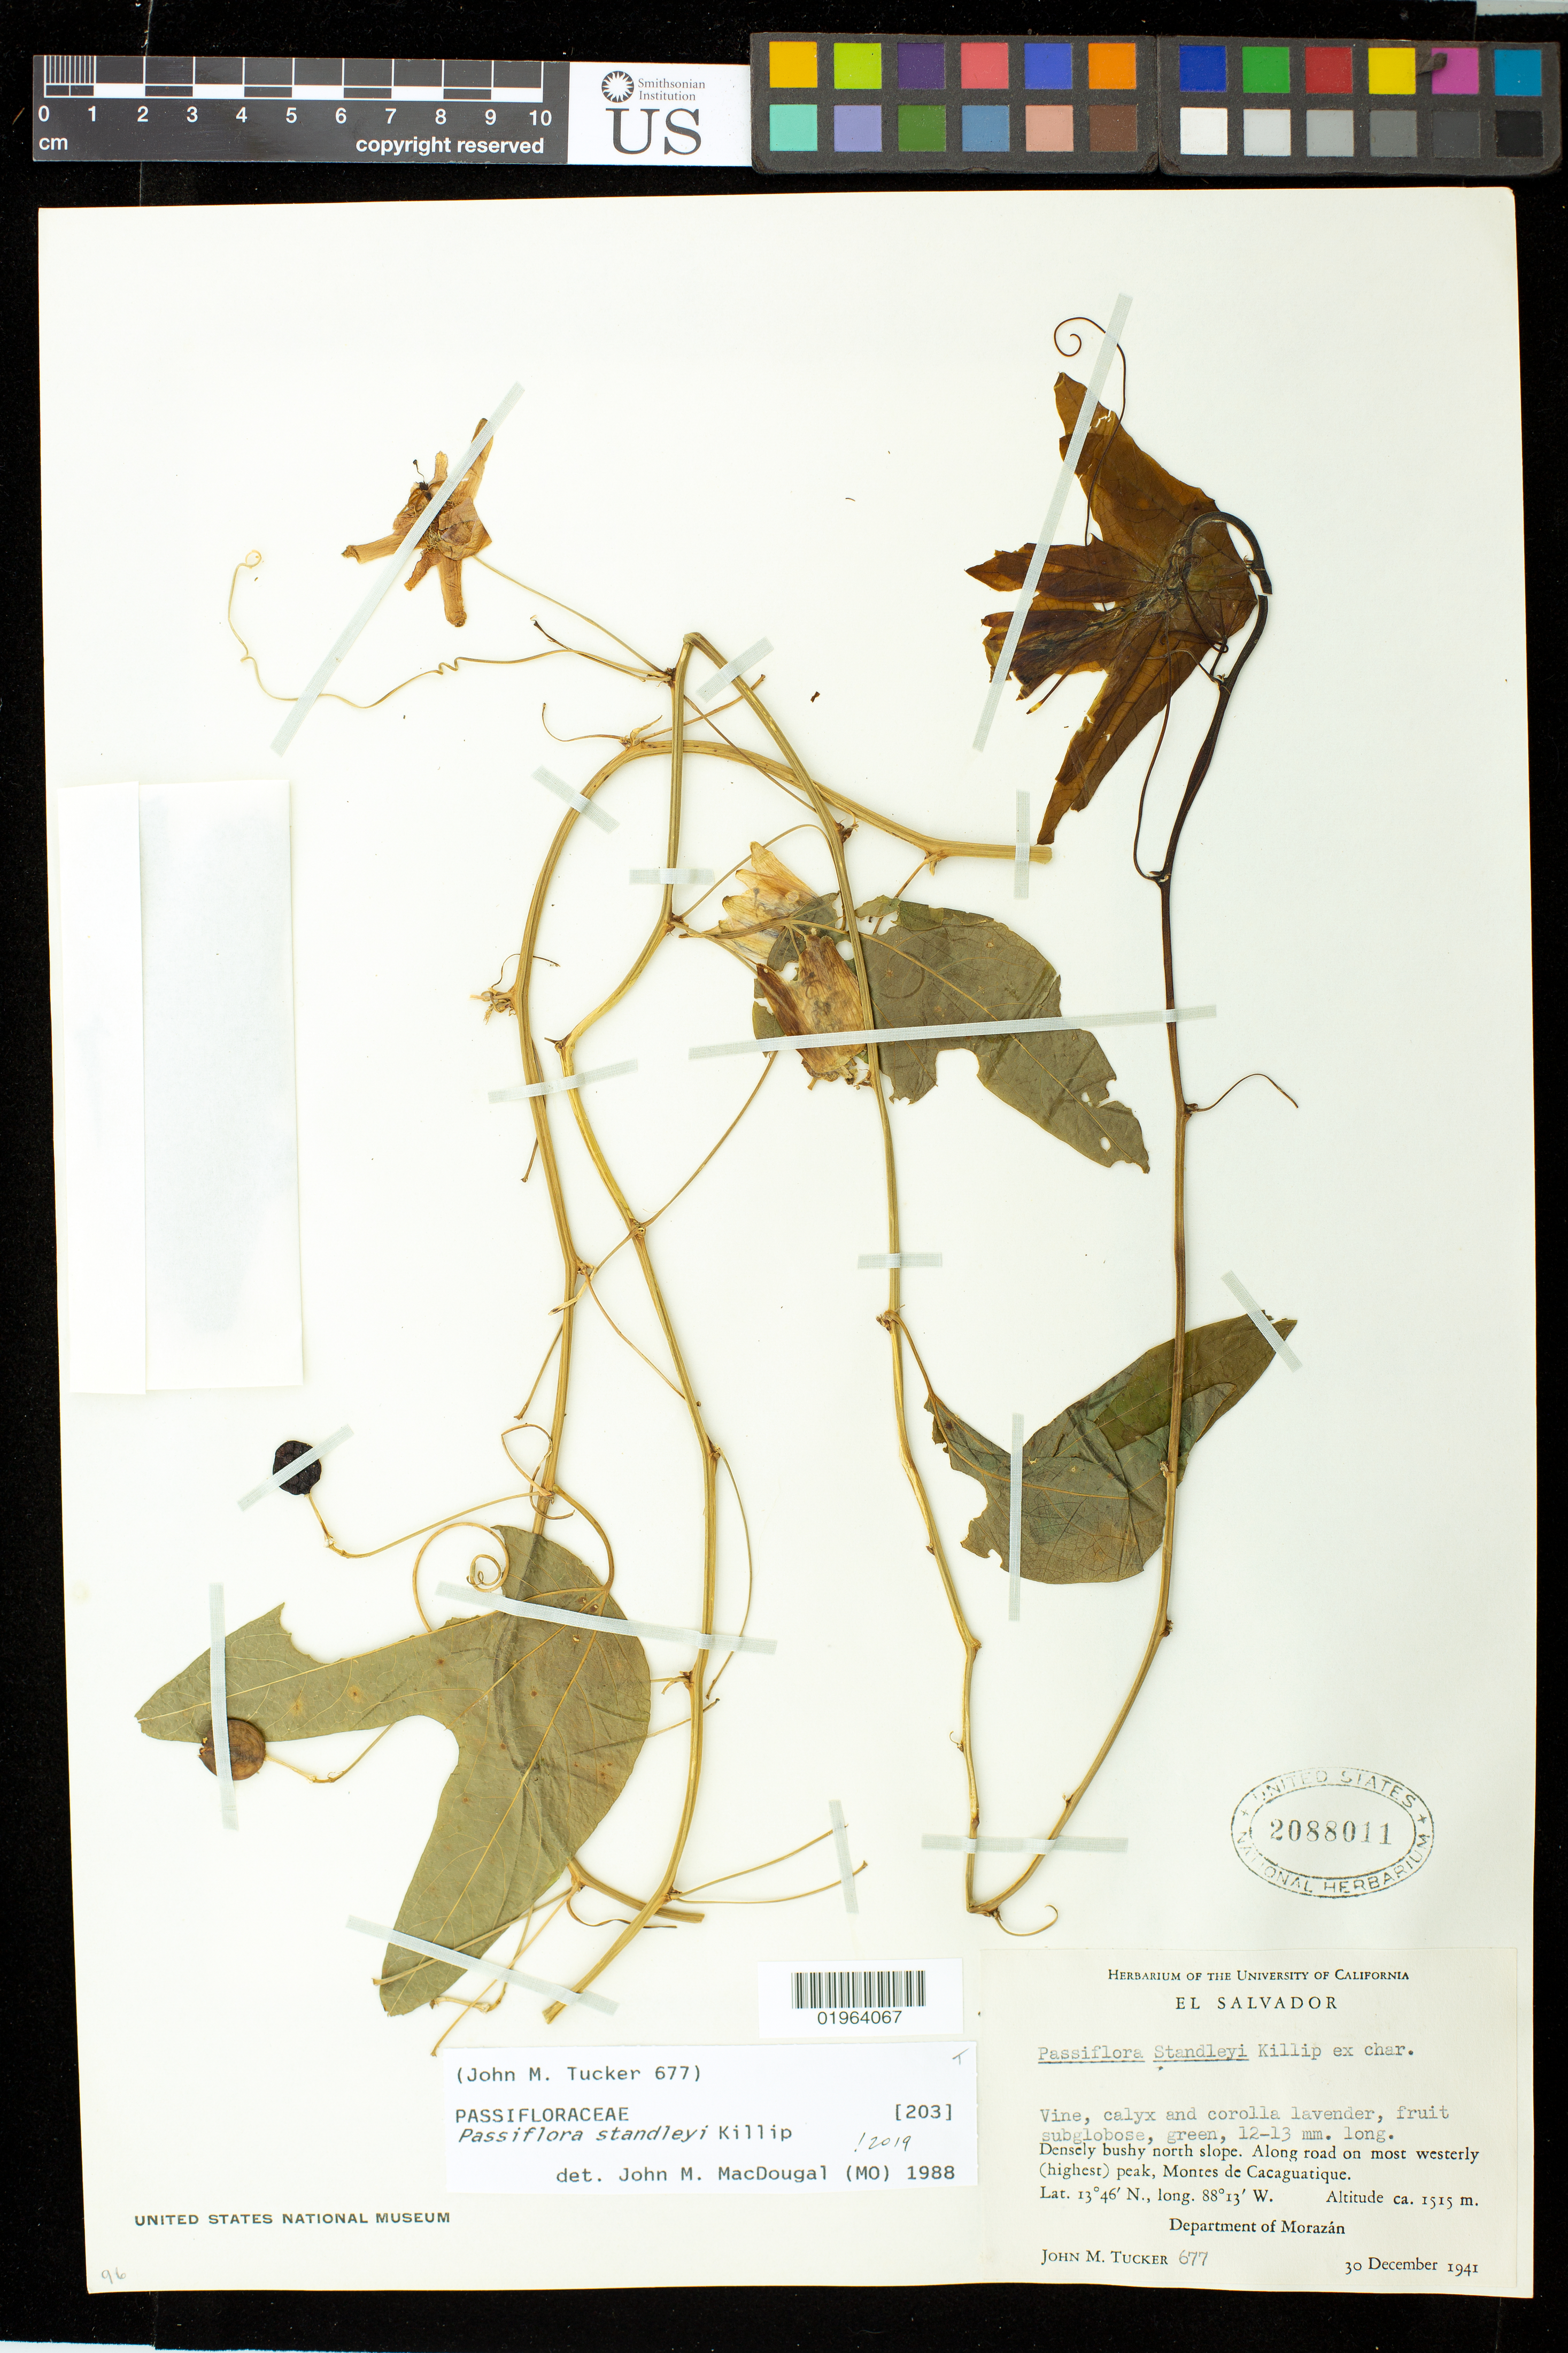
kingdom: Plantae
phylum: Tracheophyta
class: Magnoliopsida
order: Malpighiales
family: Passifloraceae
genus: Passiflora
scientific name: Passiflora standleyi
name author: Killip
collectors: J. M. Tucker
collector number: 677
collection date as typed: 30 Dec 1941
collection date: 1941-12-30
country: El Salvador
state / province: Morazán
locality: Along road on most westerly (highest) peak, Mts de Cacaguatique.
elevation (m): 1515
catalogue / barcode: US 2088011